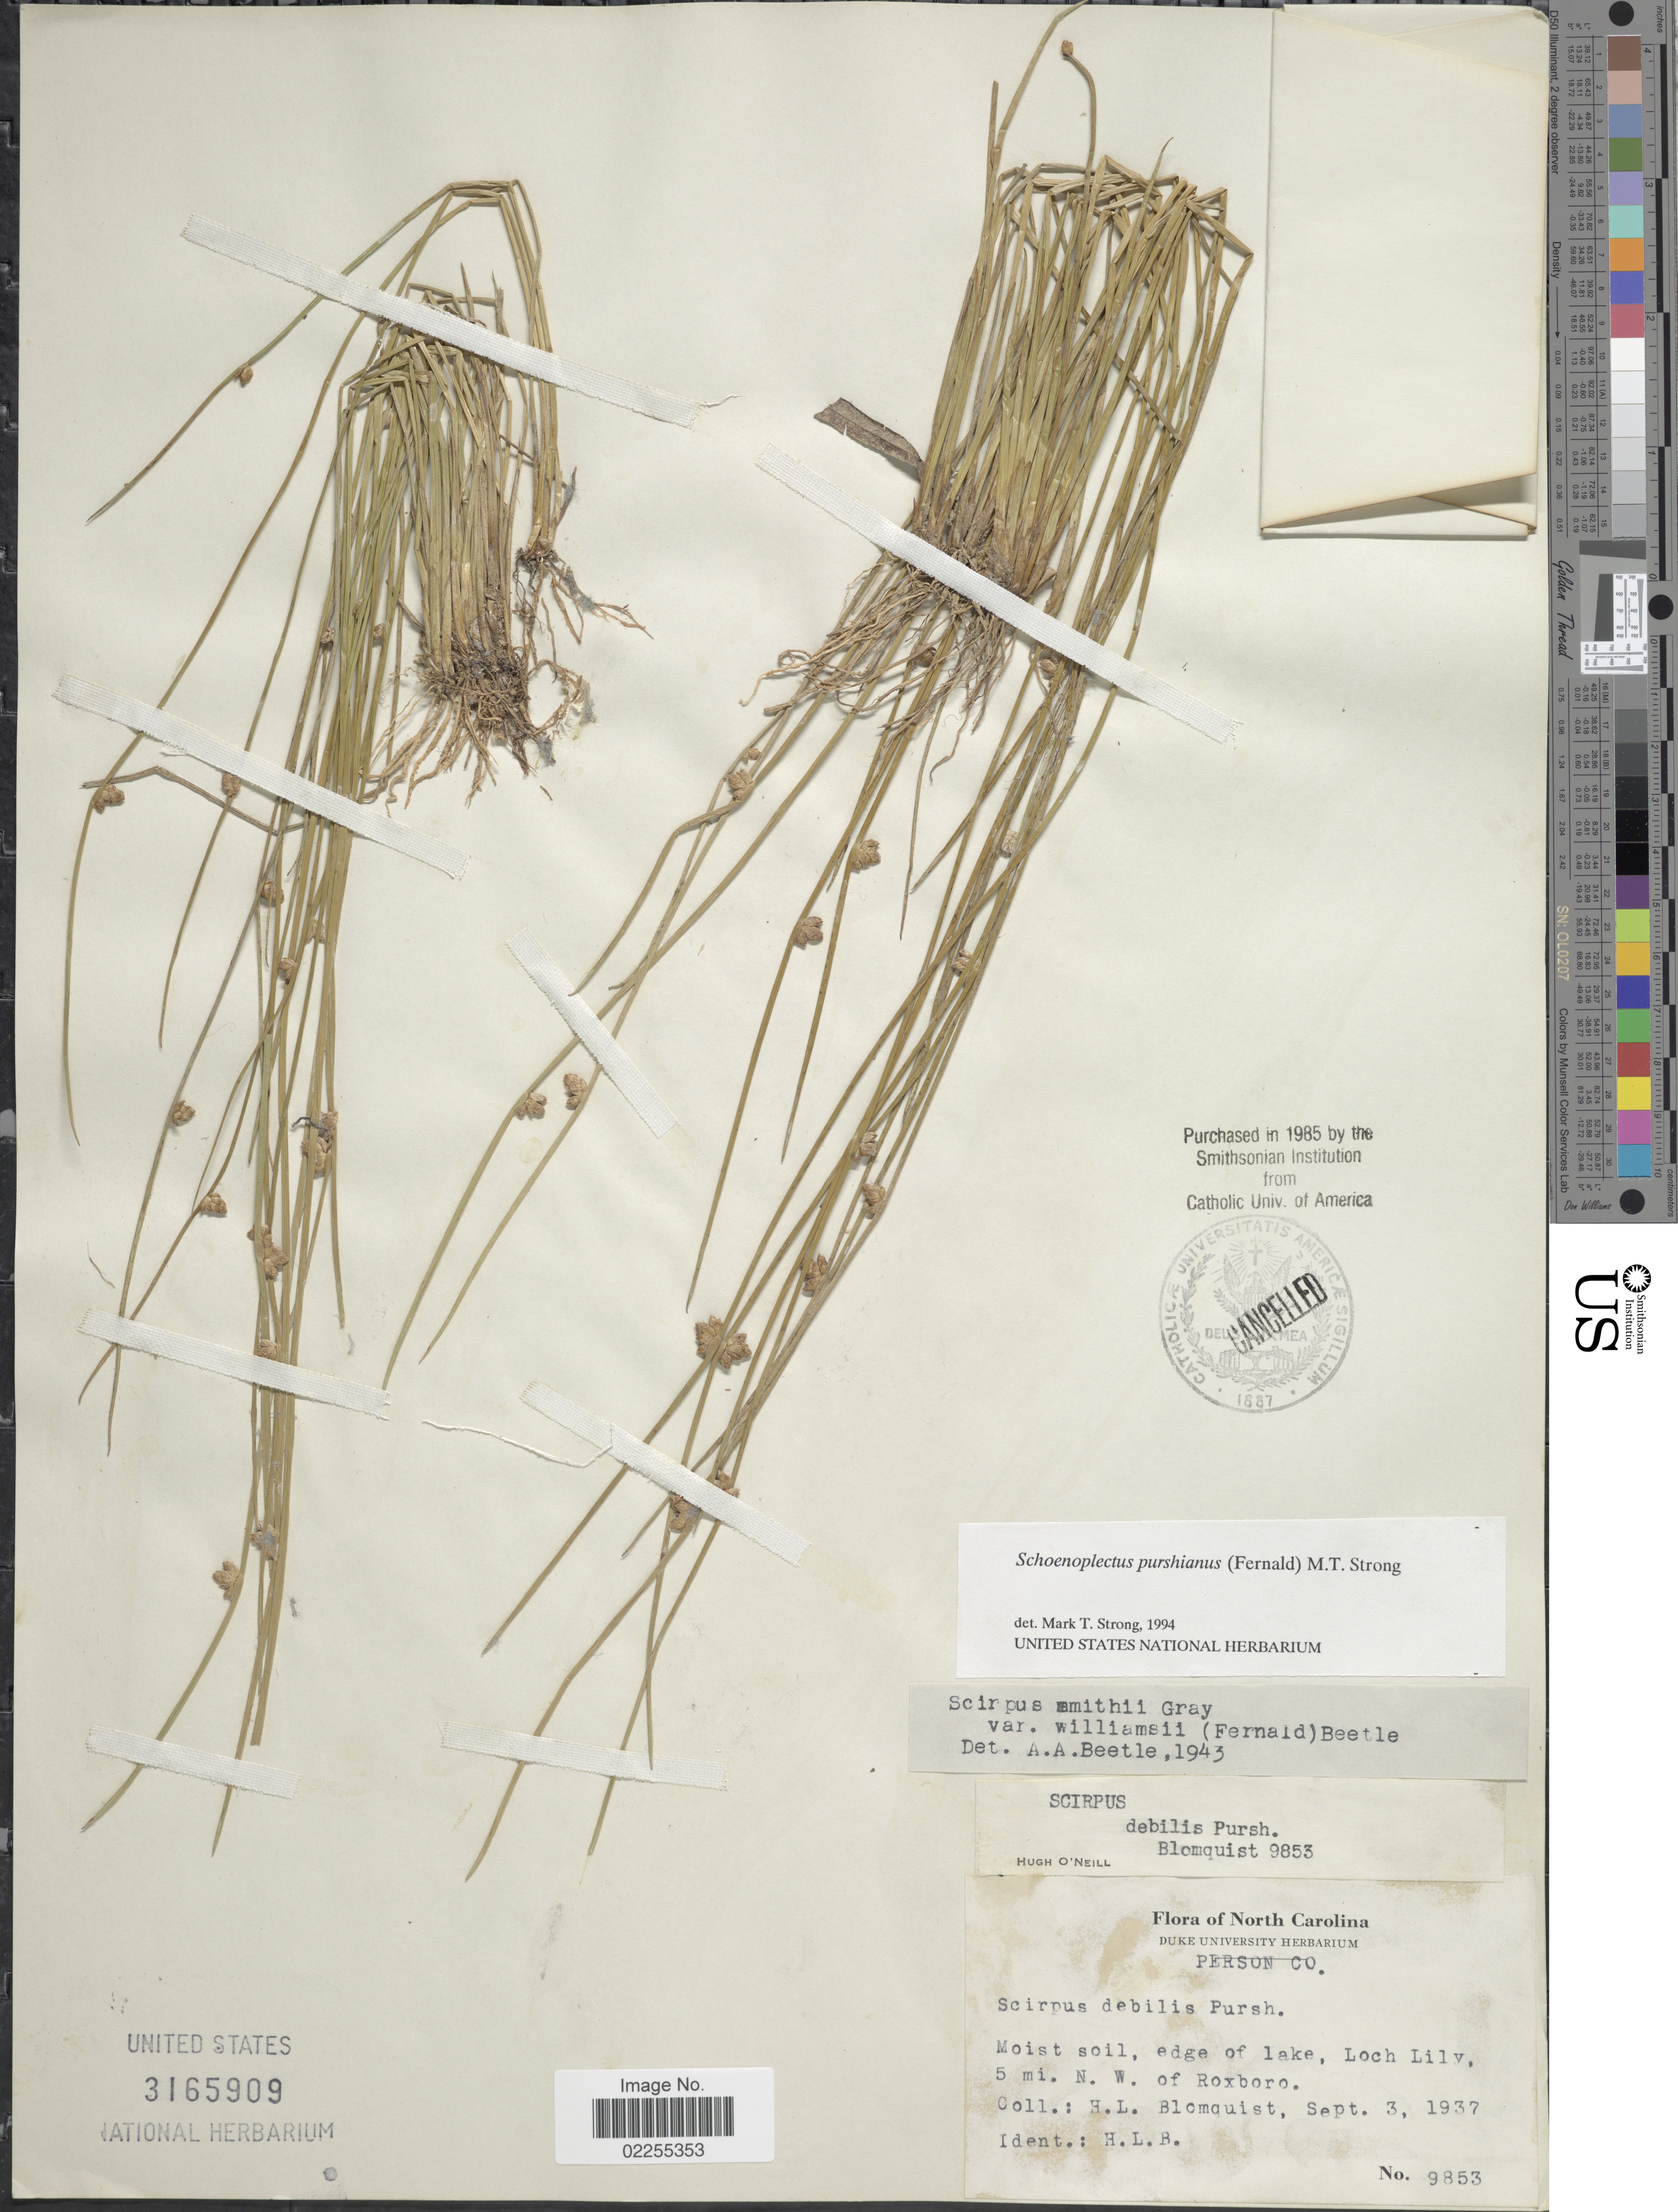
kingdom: Plantae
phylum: Tracheophyta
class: Liliopsida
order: Poales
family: Cyperaceae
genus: Schoenoplectus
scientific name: Schoenoplectus purshianus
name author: (Fernald) M.T. Strong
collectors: H. Blomquist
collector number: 9853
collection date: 1937-09-03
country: United States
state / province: North Carolina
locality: Person Co., edge of lake, Loch Lily, 5 mi. N.W. of Roxboro.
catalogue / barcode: US 3165909